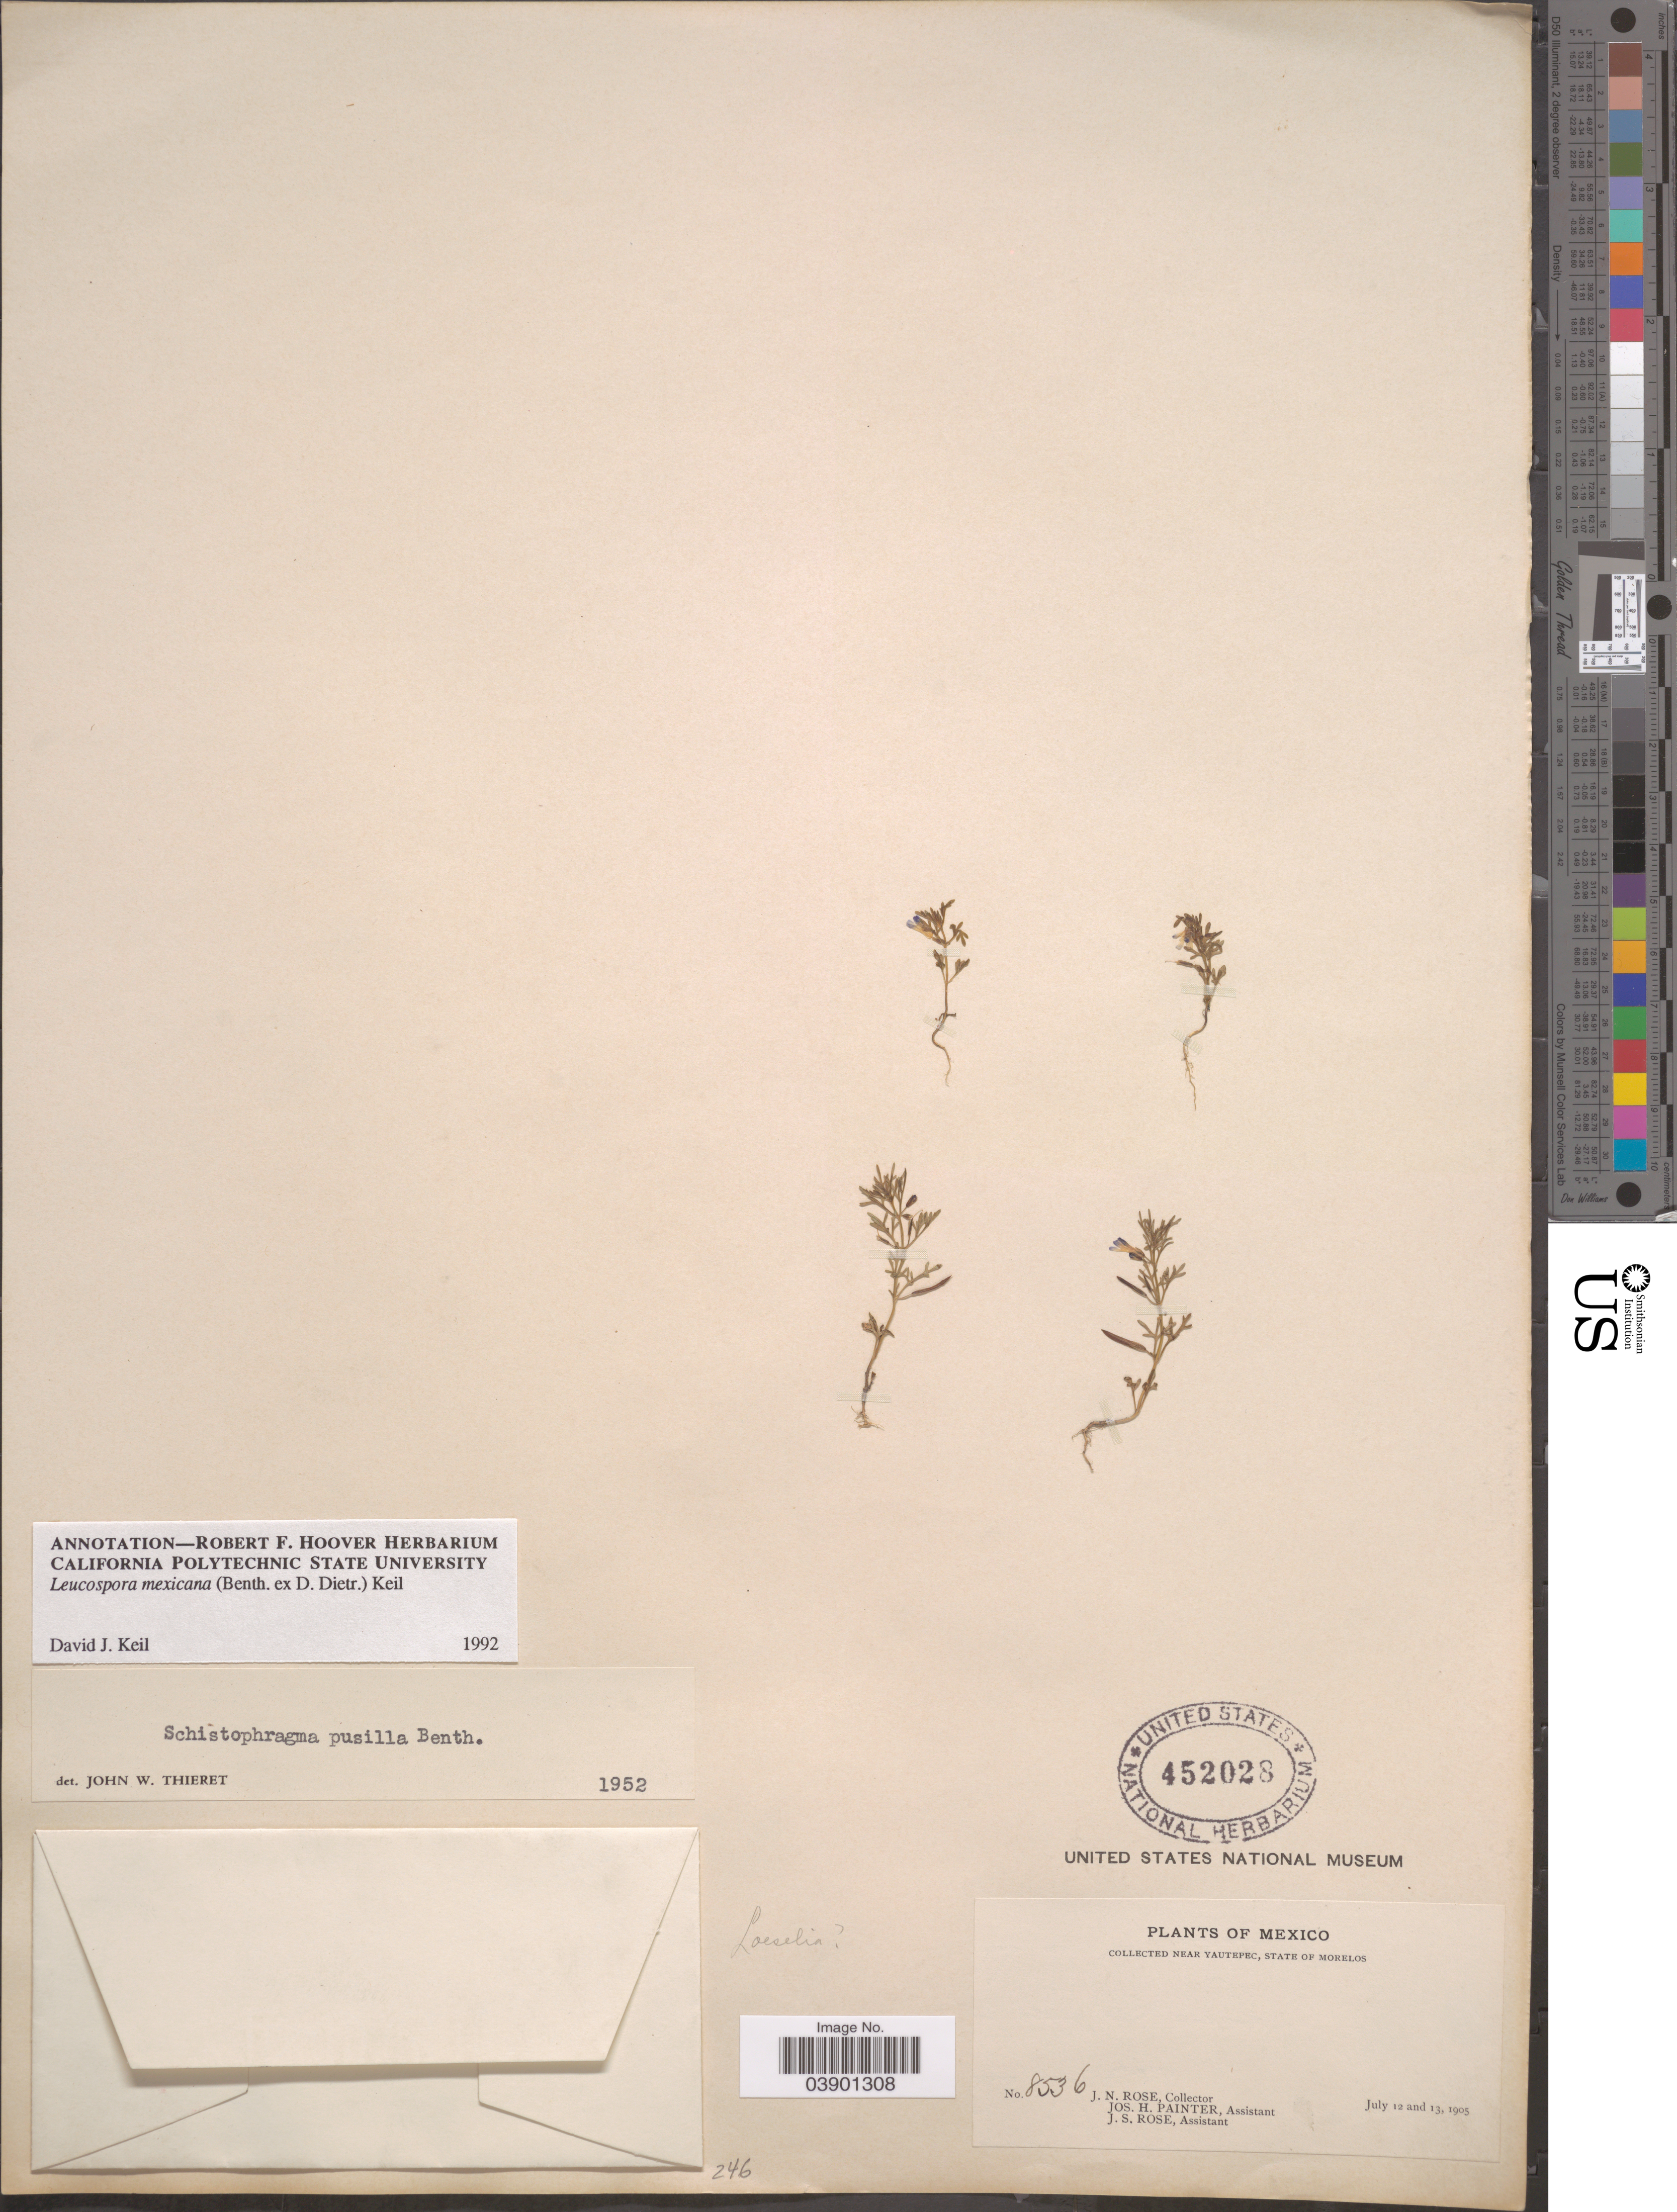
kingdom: Plantae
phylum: Tracheophyta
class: Magnoliopsida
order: Lamiales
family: Plantaginaceae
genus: Schistophragma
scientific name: Schistophragma pusillum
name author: Benth.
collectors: J. N. Rose, J. H. Painter & J. S. Rose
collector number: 8536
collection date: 1905-07-12/1905-07-13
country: Mexico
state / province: Morelos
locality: Near Yautepec.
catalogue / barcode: US 452028